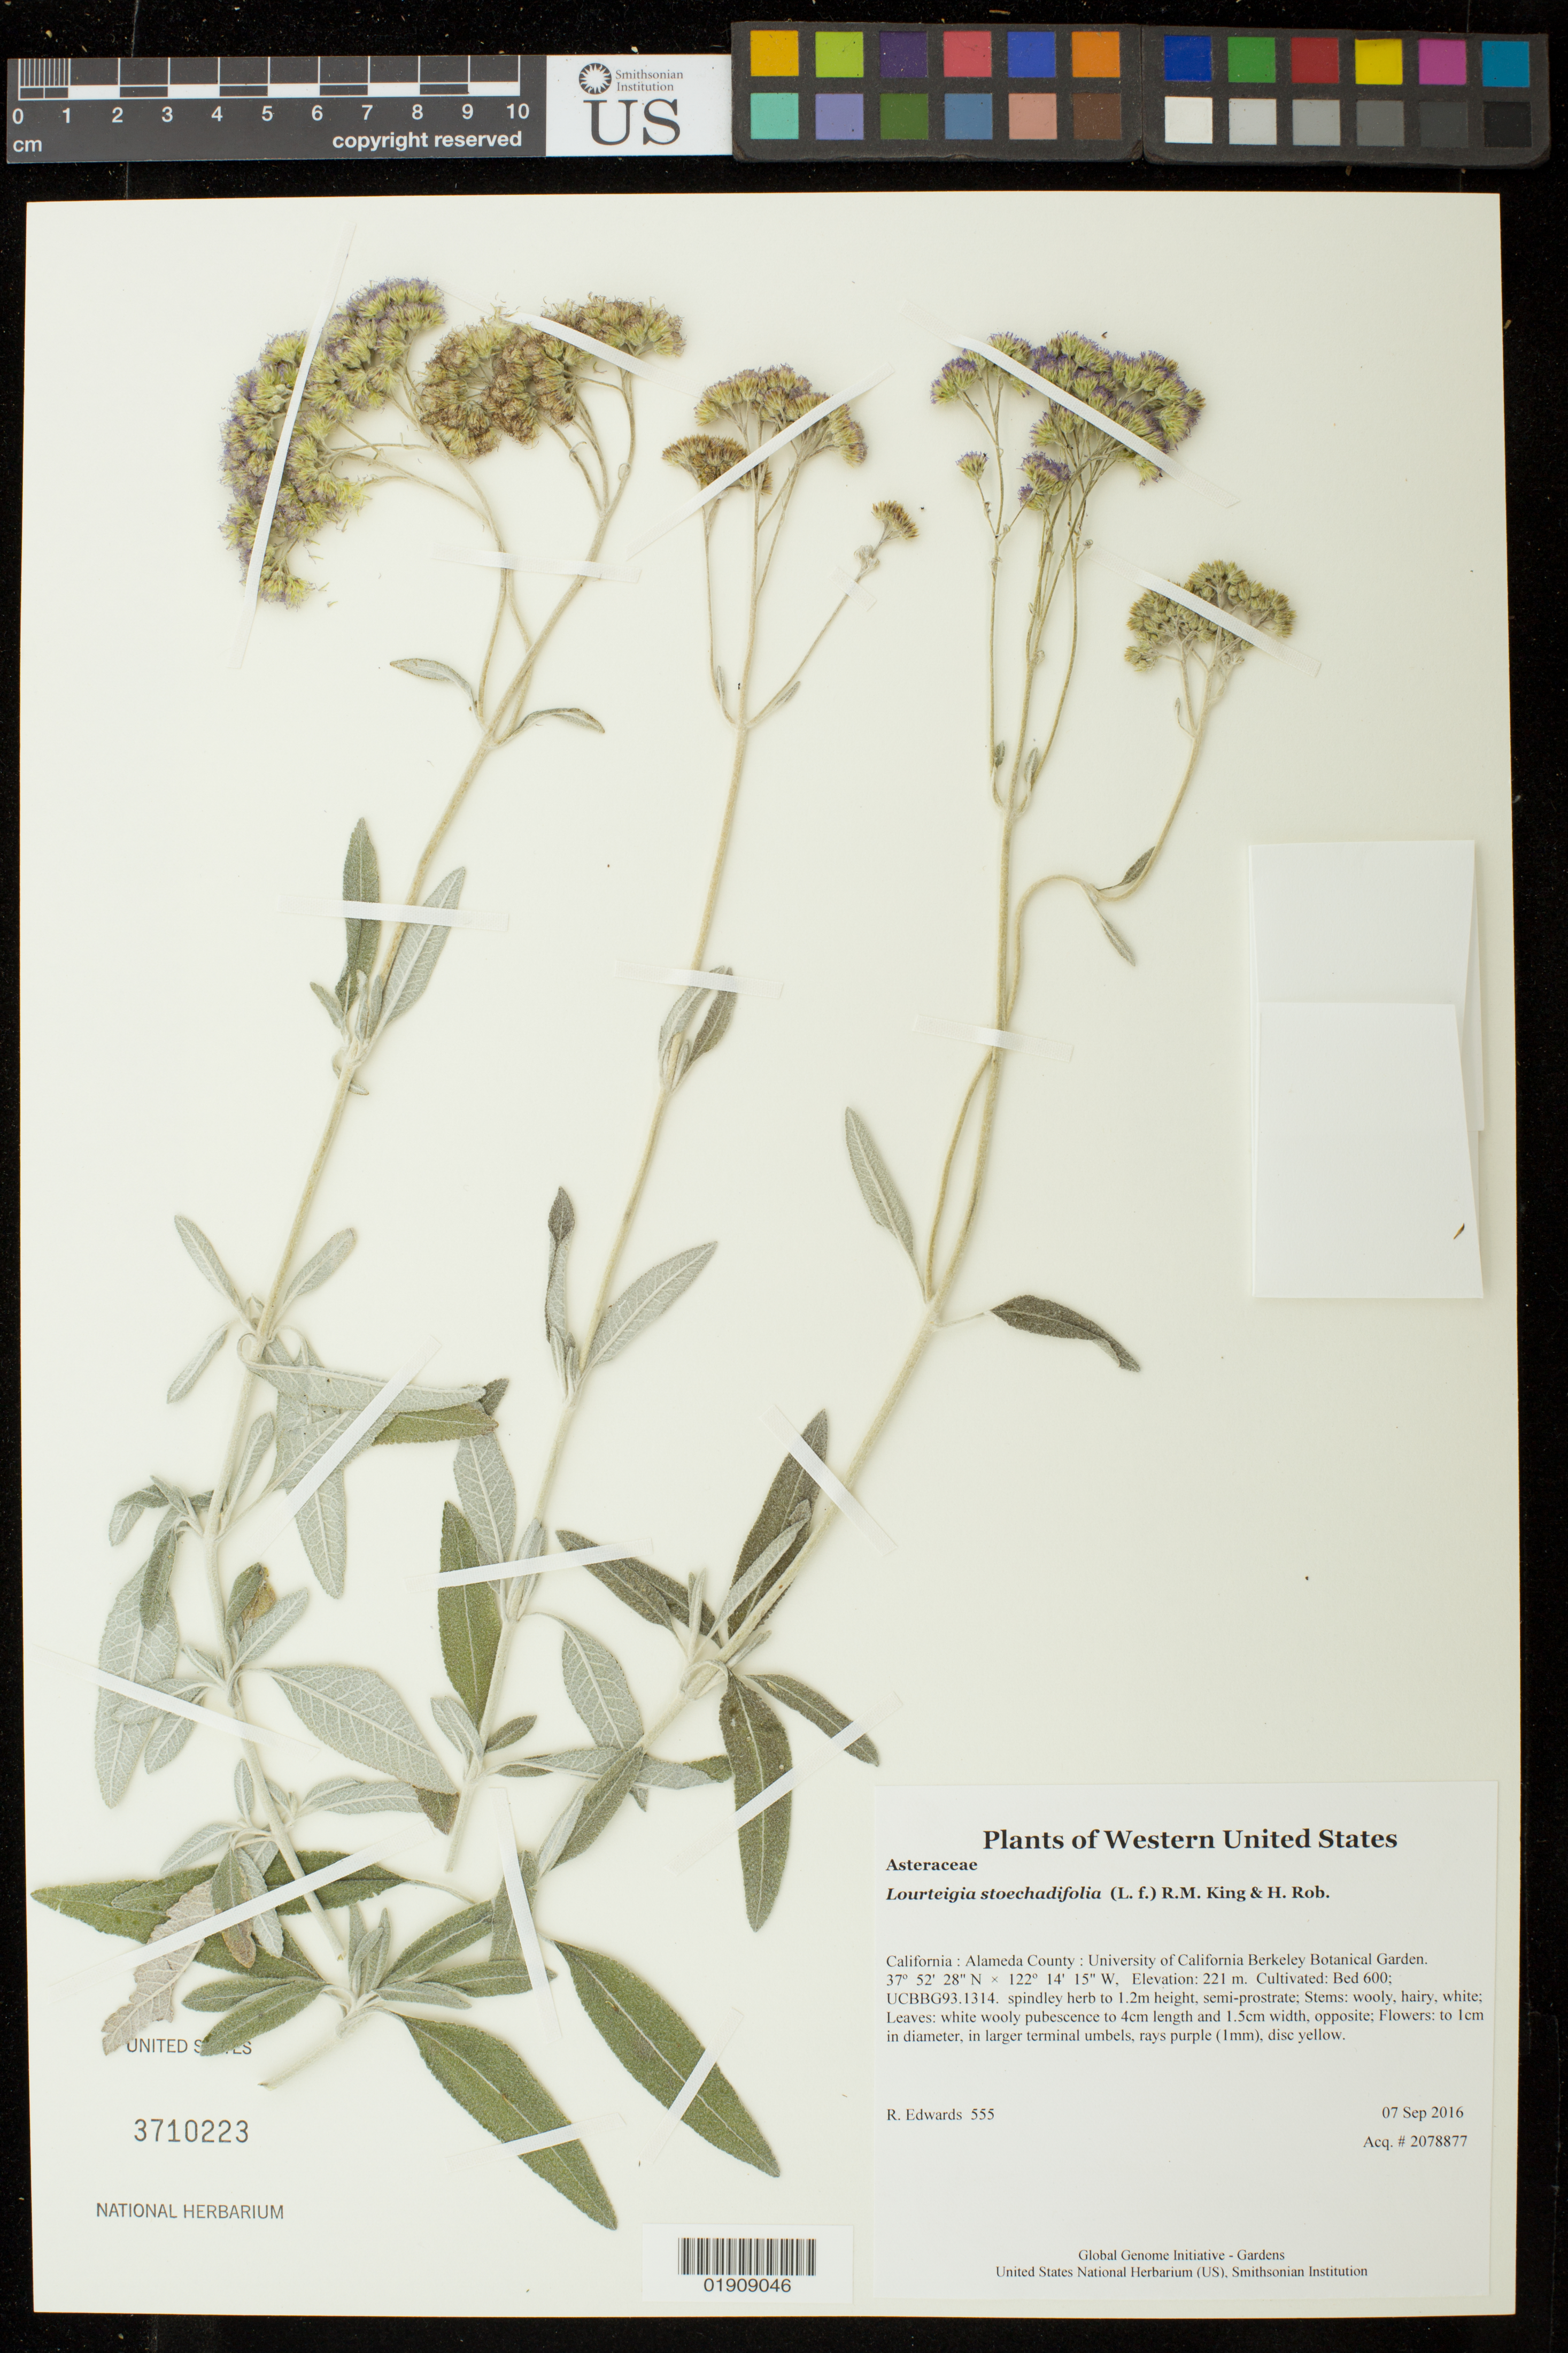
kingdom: Plantae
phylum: Tracheophyta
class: Magnoliopsida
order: Asterales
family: Asteraceae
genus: Lourteigia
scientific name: Lourteigia stoechadifolia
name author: (L. f.) R.M. King & H. Rob.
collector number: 555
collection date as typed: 7 September 2016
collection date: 2016-09-07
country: United States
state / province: California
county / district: Alameda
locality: University of California Berkeley Botanical Garden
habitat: Cultivated: Bed 600; UCBBG93.1314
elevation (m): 221.2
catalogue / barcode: US 3710223